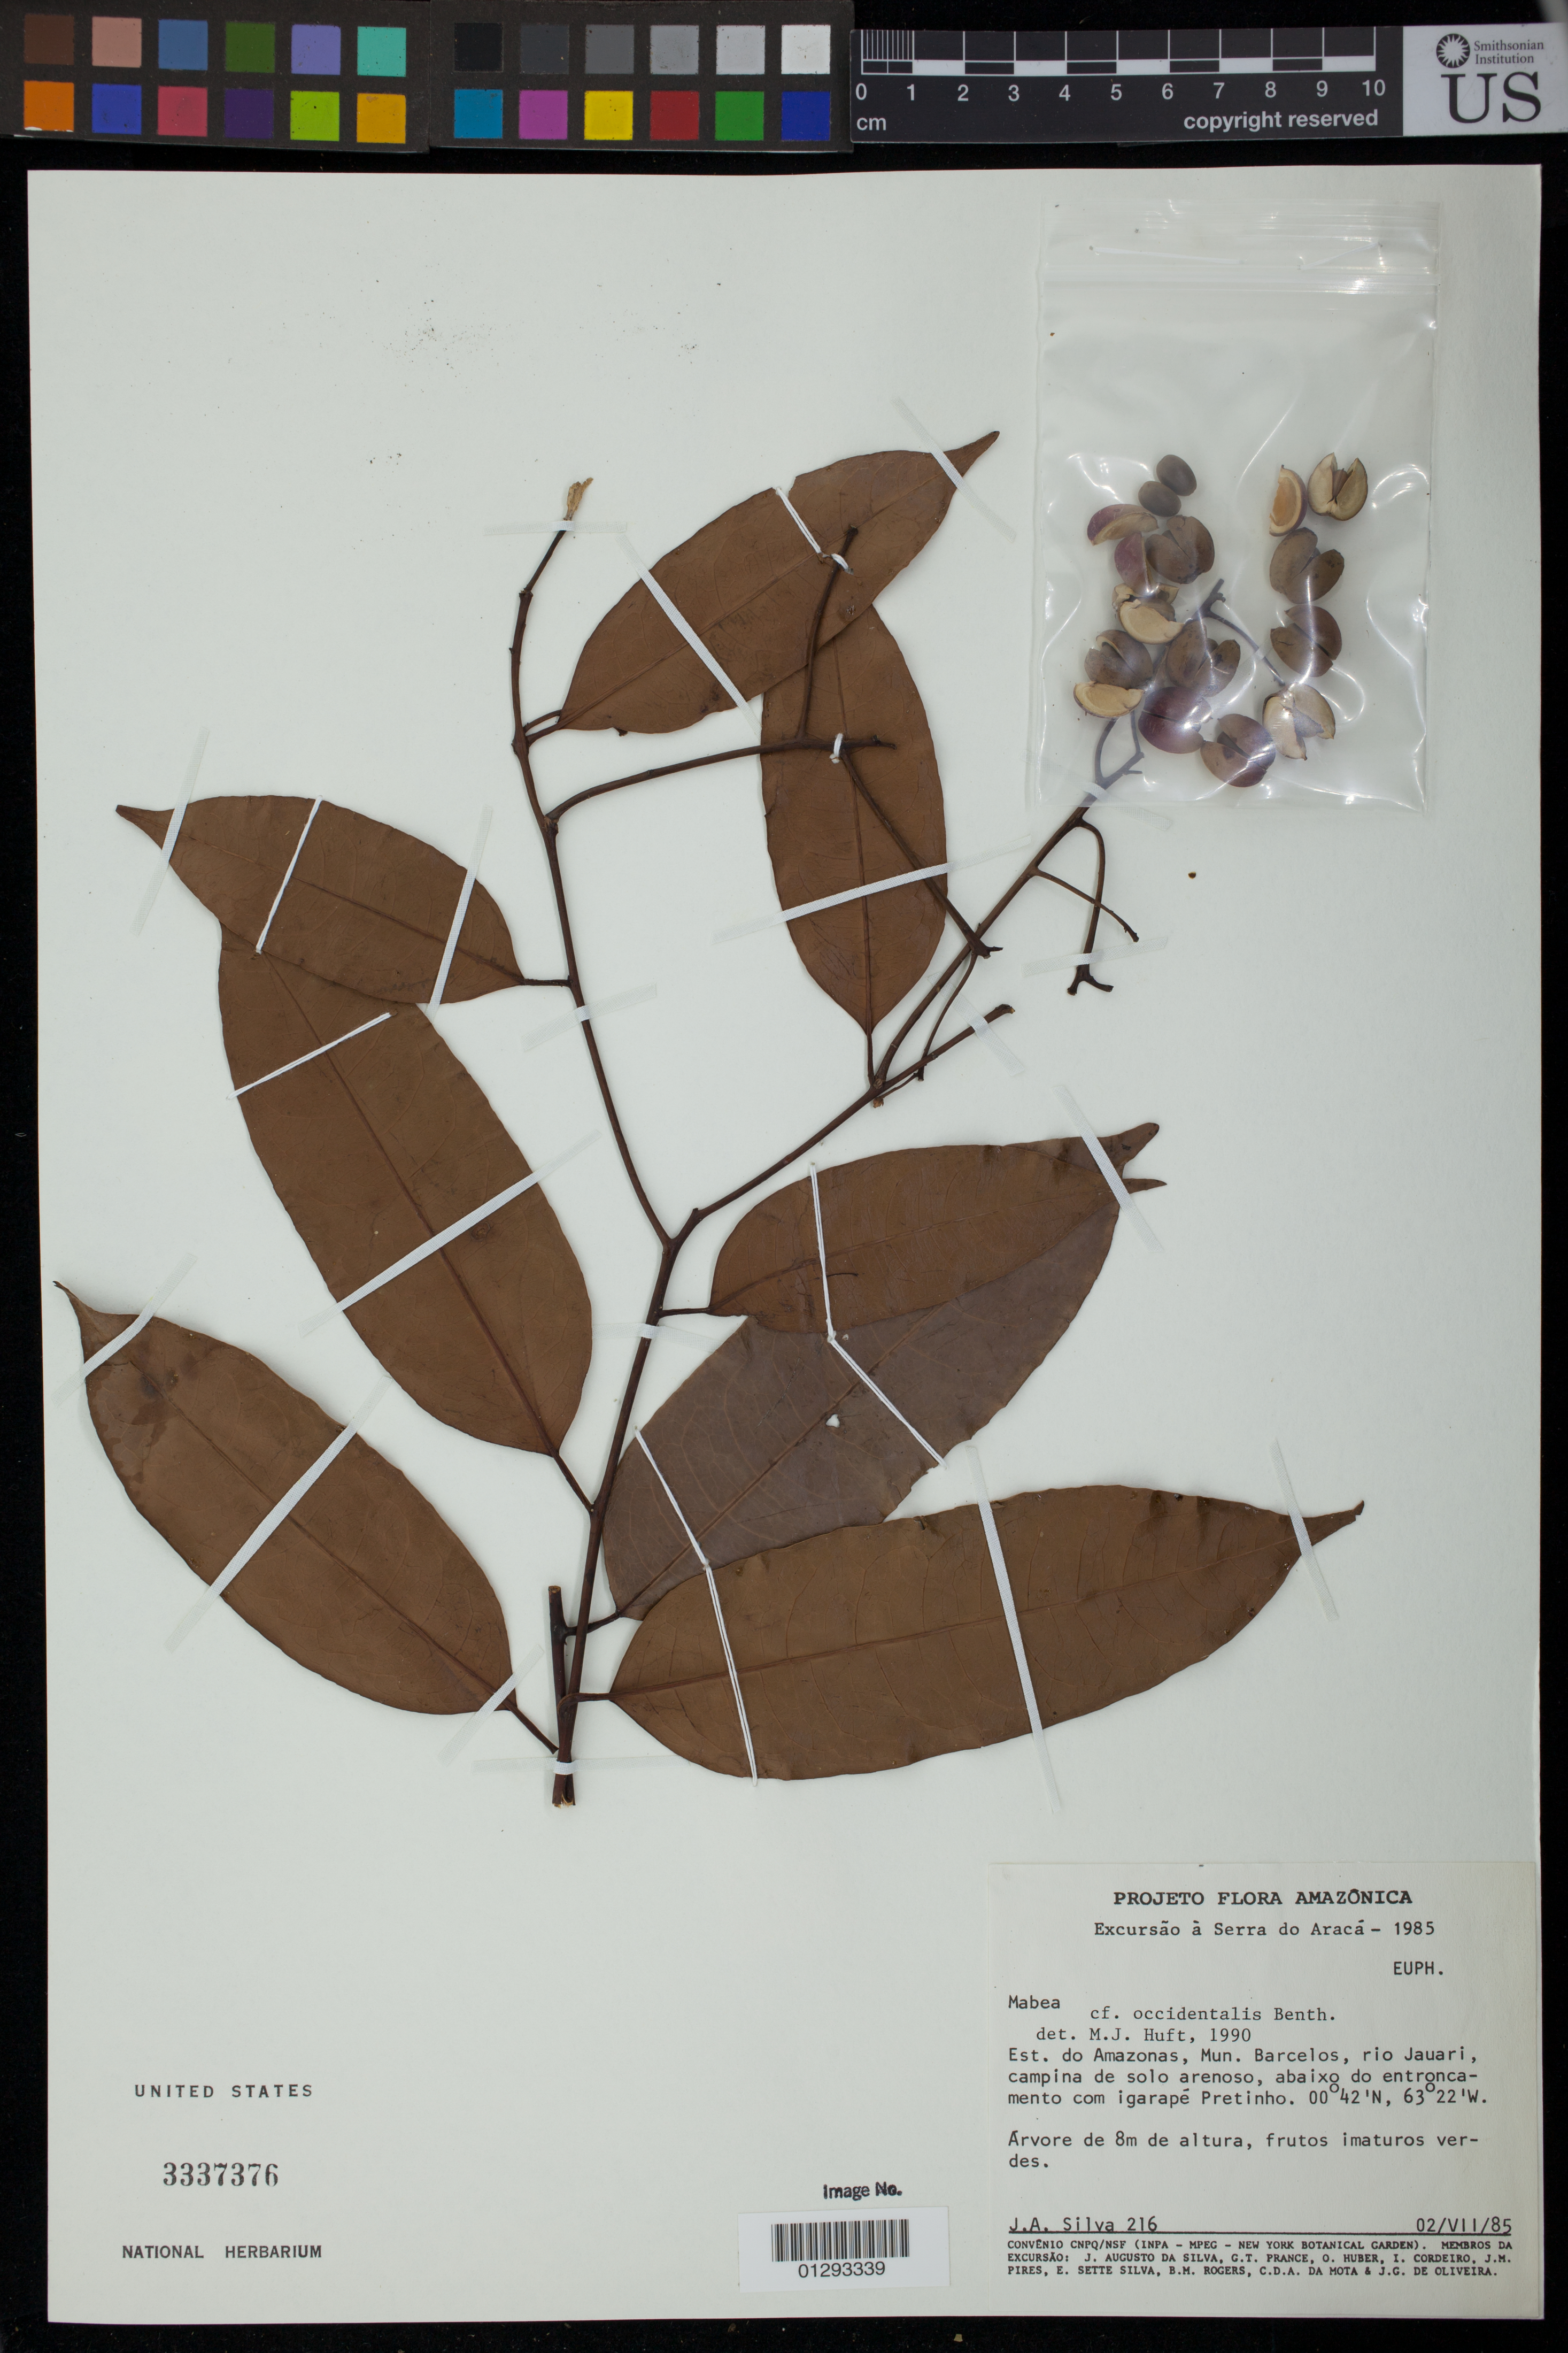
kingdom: Plantae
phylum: Tracheophyta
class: Magnoliopsida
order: Malpighiales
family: Euphorbiaceae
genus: Mabea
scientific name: Mabea occidentalis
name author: Benth.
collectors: J. A. Silva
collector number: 216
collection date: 1985-07-02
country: Brazil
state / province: Amazonas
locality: Mun. Barcelos, rio Jauari, campina de solo arenoso, abaixo do entroncamento com igarape Pretinho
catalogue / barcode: US 3337376